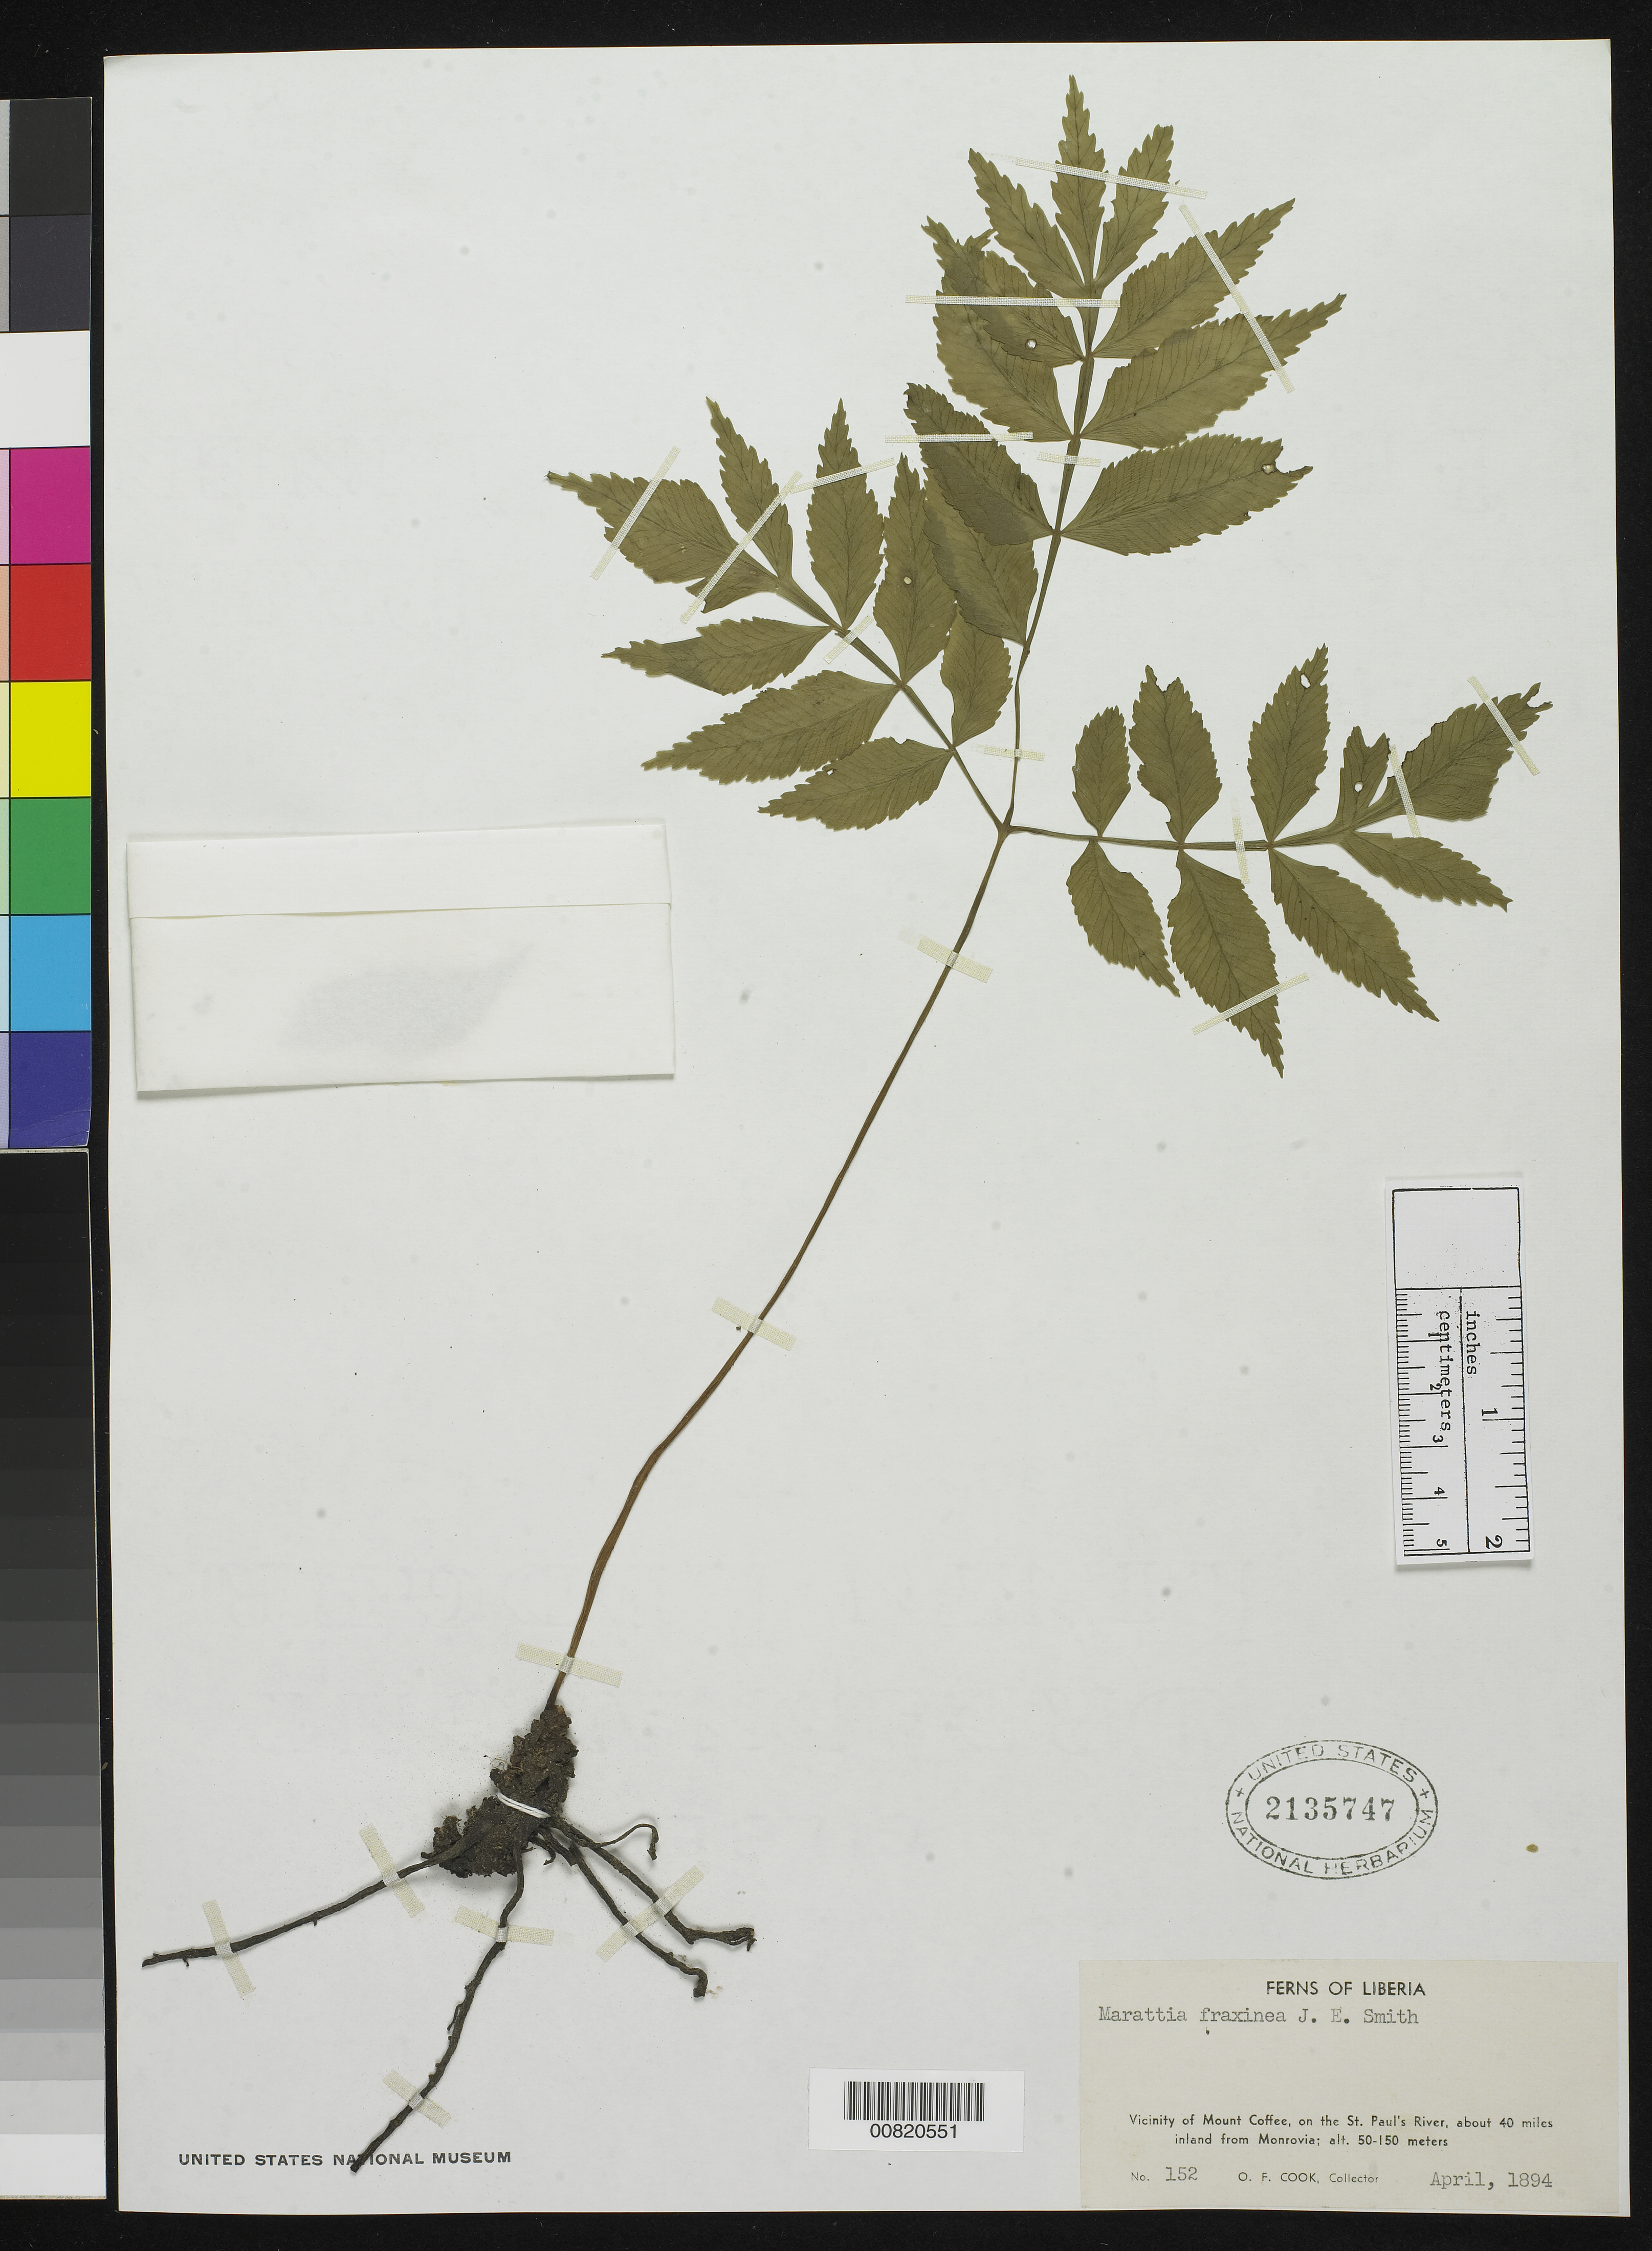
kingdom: Plantae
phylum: Tracheophyta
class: Polypodiopsida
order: Marattiales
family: Marattiaceae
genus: Ptisana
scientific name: Ptisana fraxinea var. fraxinea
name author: (Sm.) Murdock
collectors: O. F. Cook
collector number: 152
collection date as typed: Apr 1894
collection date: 1894-04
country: Liberia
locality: Vicinity of Mt. Coffee, on the St. Paul's River, about 40 miles inland from Monrovia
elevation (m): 50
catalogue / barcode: US 2135747